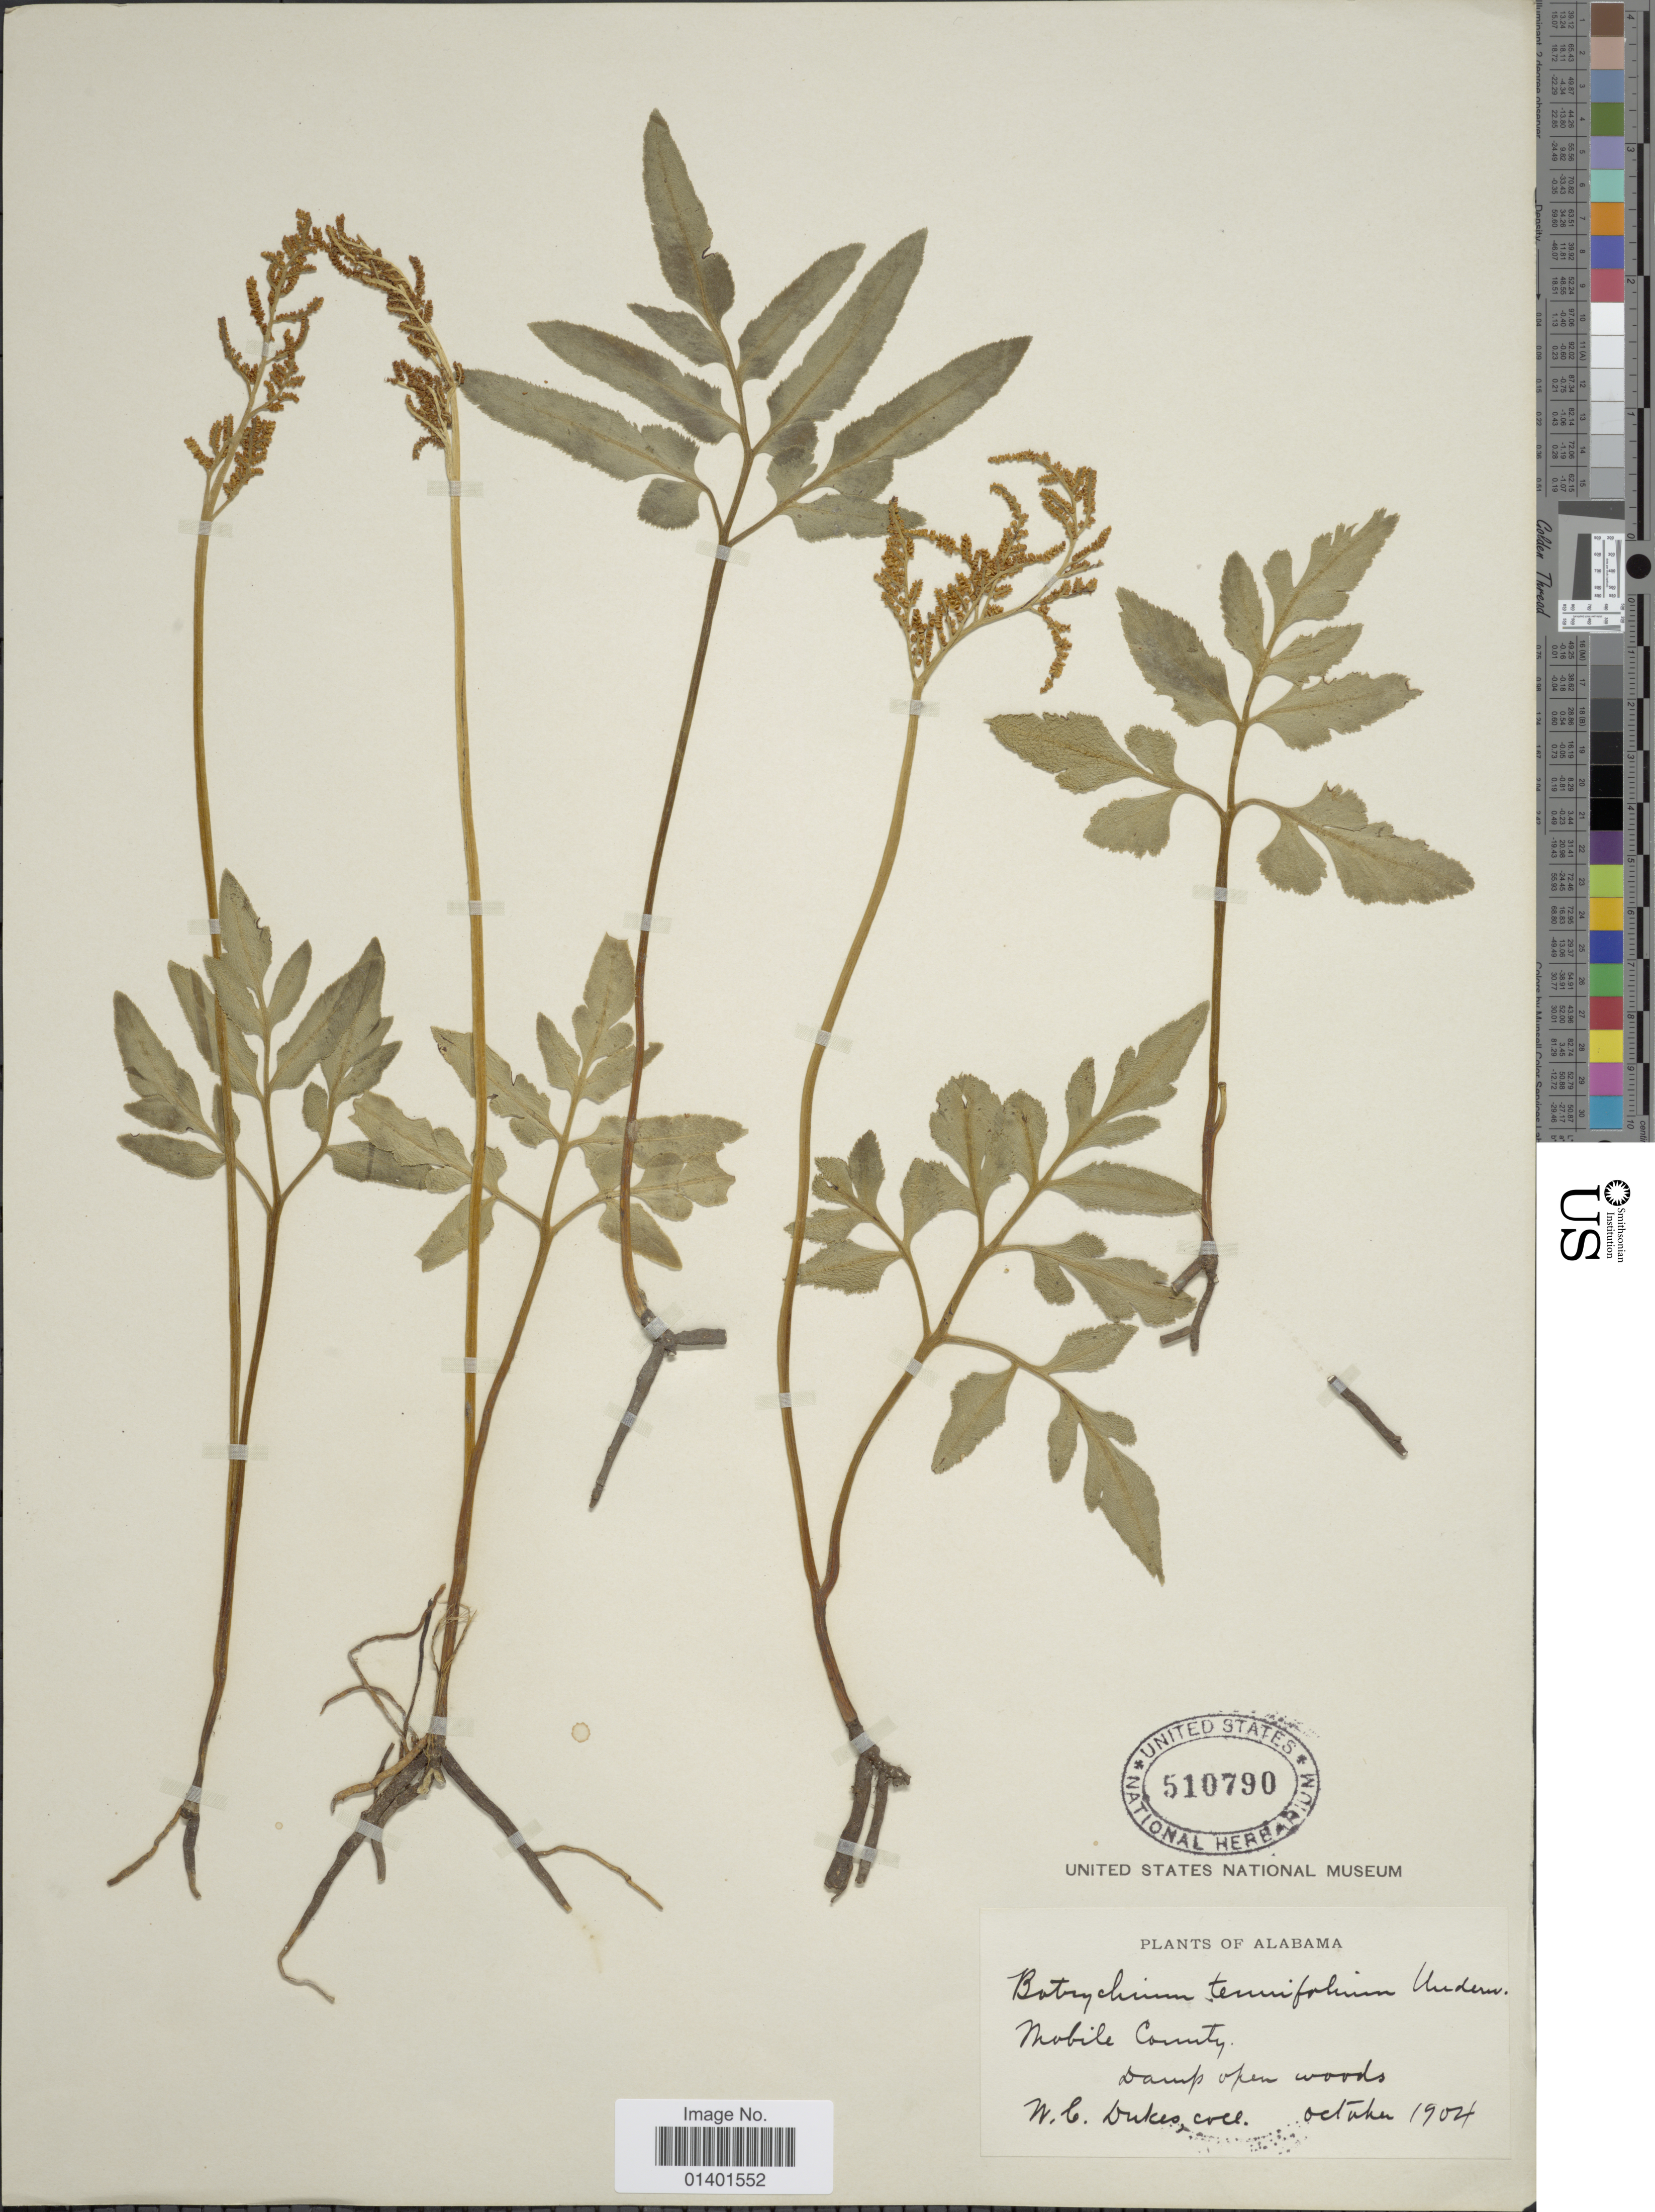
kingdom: Plantae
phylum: Tracheophyta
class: Polypodiopsida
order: Ophioglossales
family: Ophioglossaceae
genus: Botrychium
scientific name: Botrychium biternatum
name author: (Sav.) Underw.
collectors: W. C. Dukes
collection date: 1904-10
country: United States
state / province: Alabama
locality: Mobile County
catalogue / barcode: US 510790